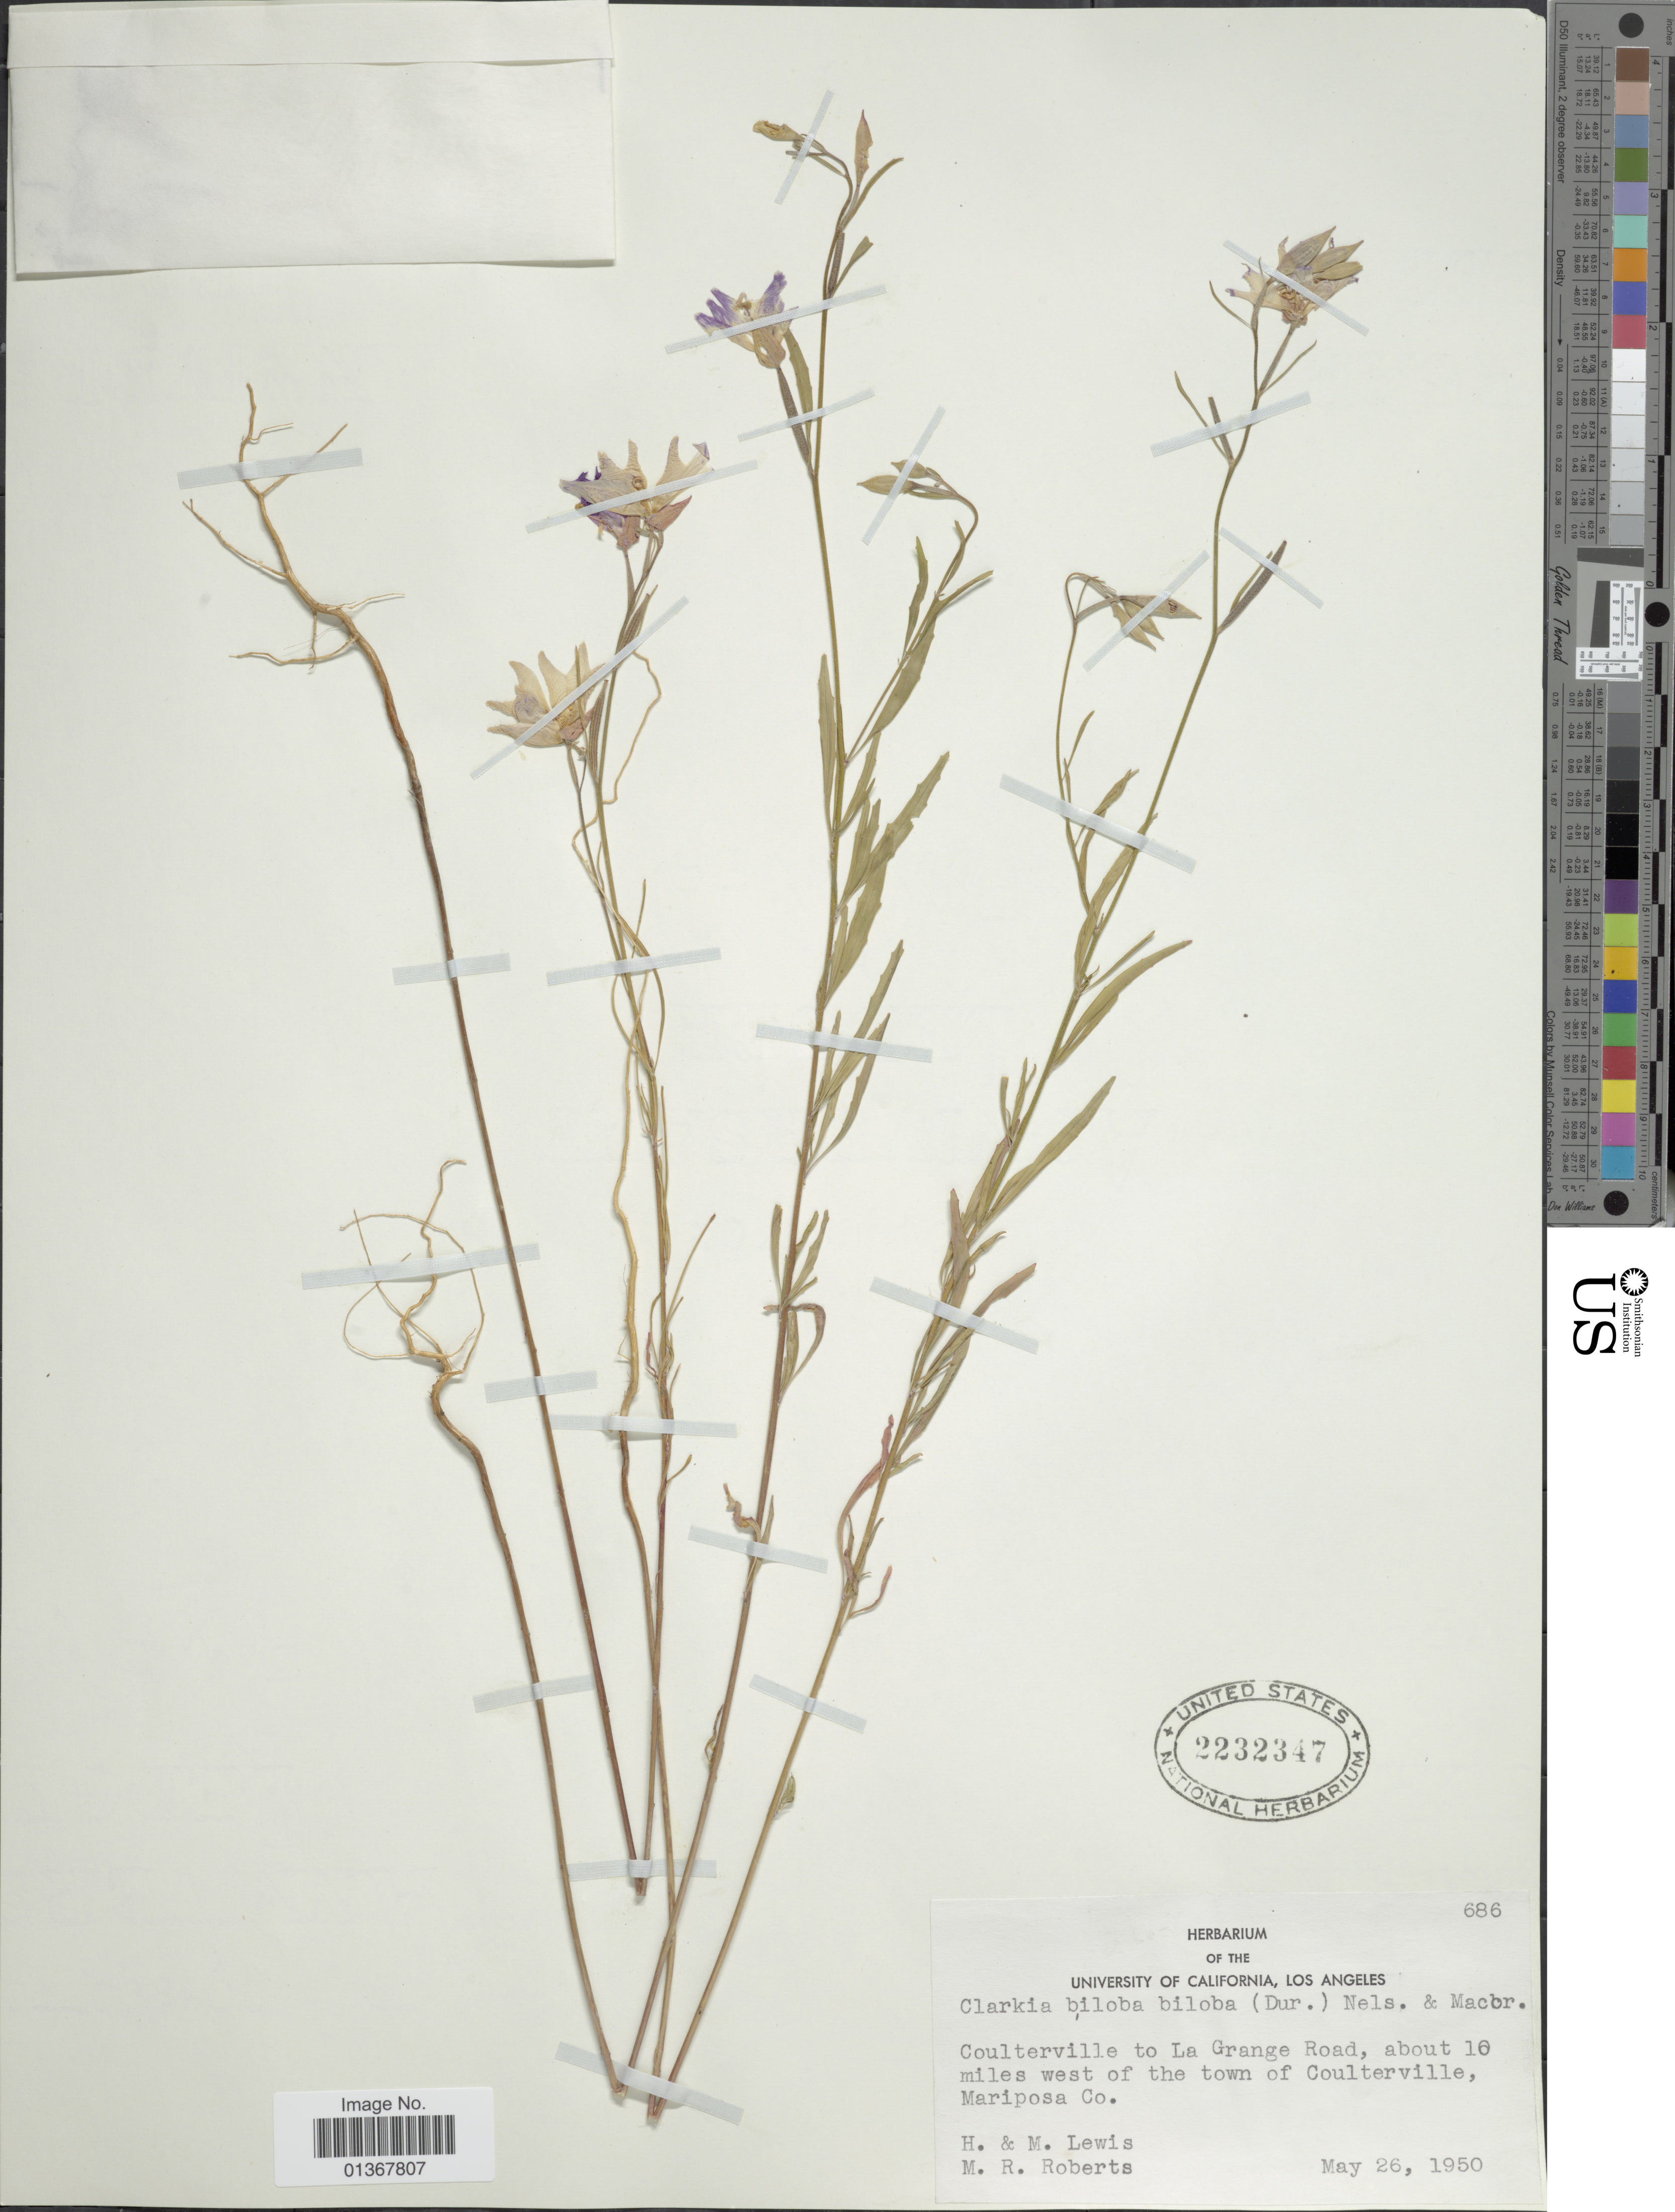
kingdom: Plantae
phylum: Tracheophyta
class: Magnoliopsida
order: Myrtales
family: Onagraceae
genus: Clarkia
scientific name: Clarkia biloba subsp. biloba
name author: (Durand) A. Nelson & J.F. Macbr.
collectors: H. Lewis, M. Lewis & M. Roberts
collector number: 686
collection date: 1950-05-26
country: United States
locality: Coulterville to La Grange Road, about 10 miles west of the town of Coulterville, Mariposa Co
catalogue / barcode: US 2232347